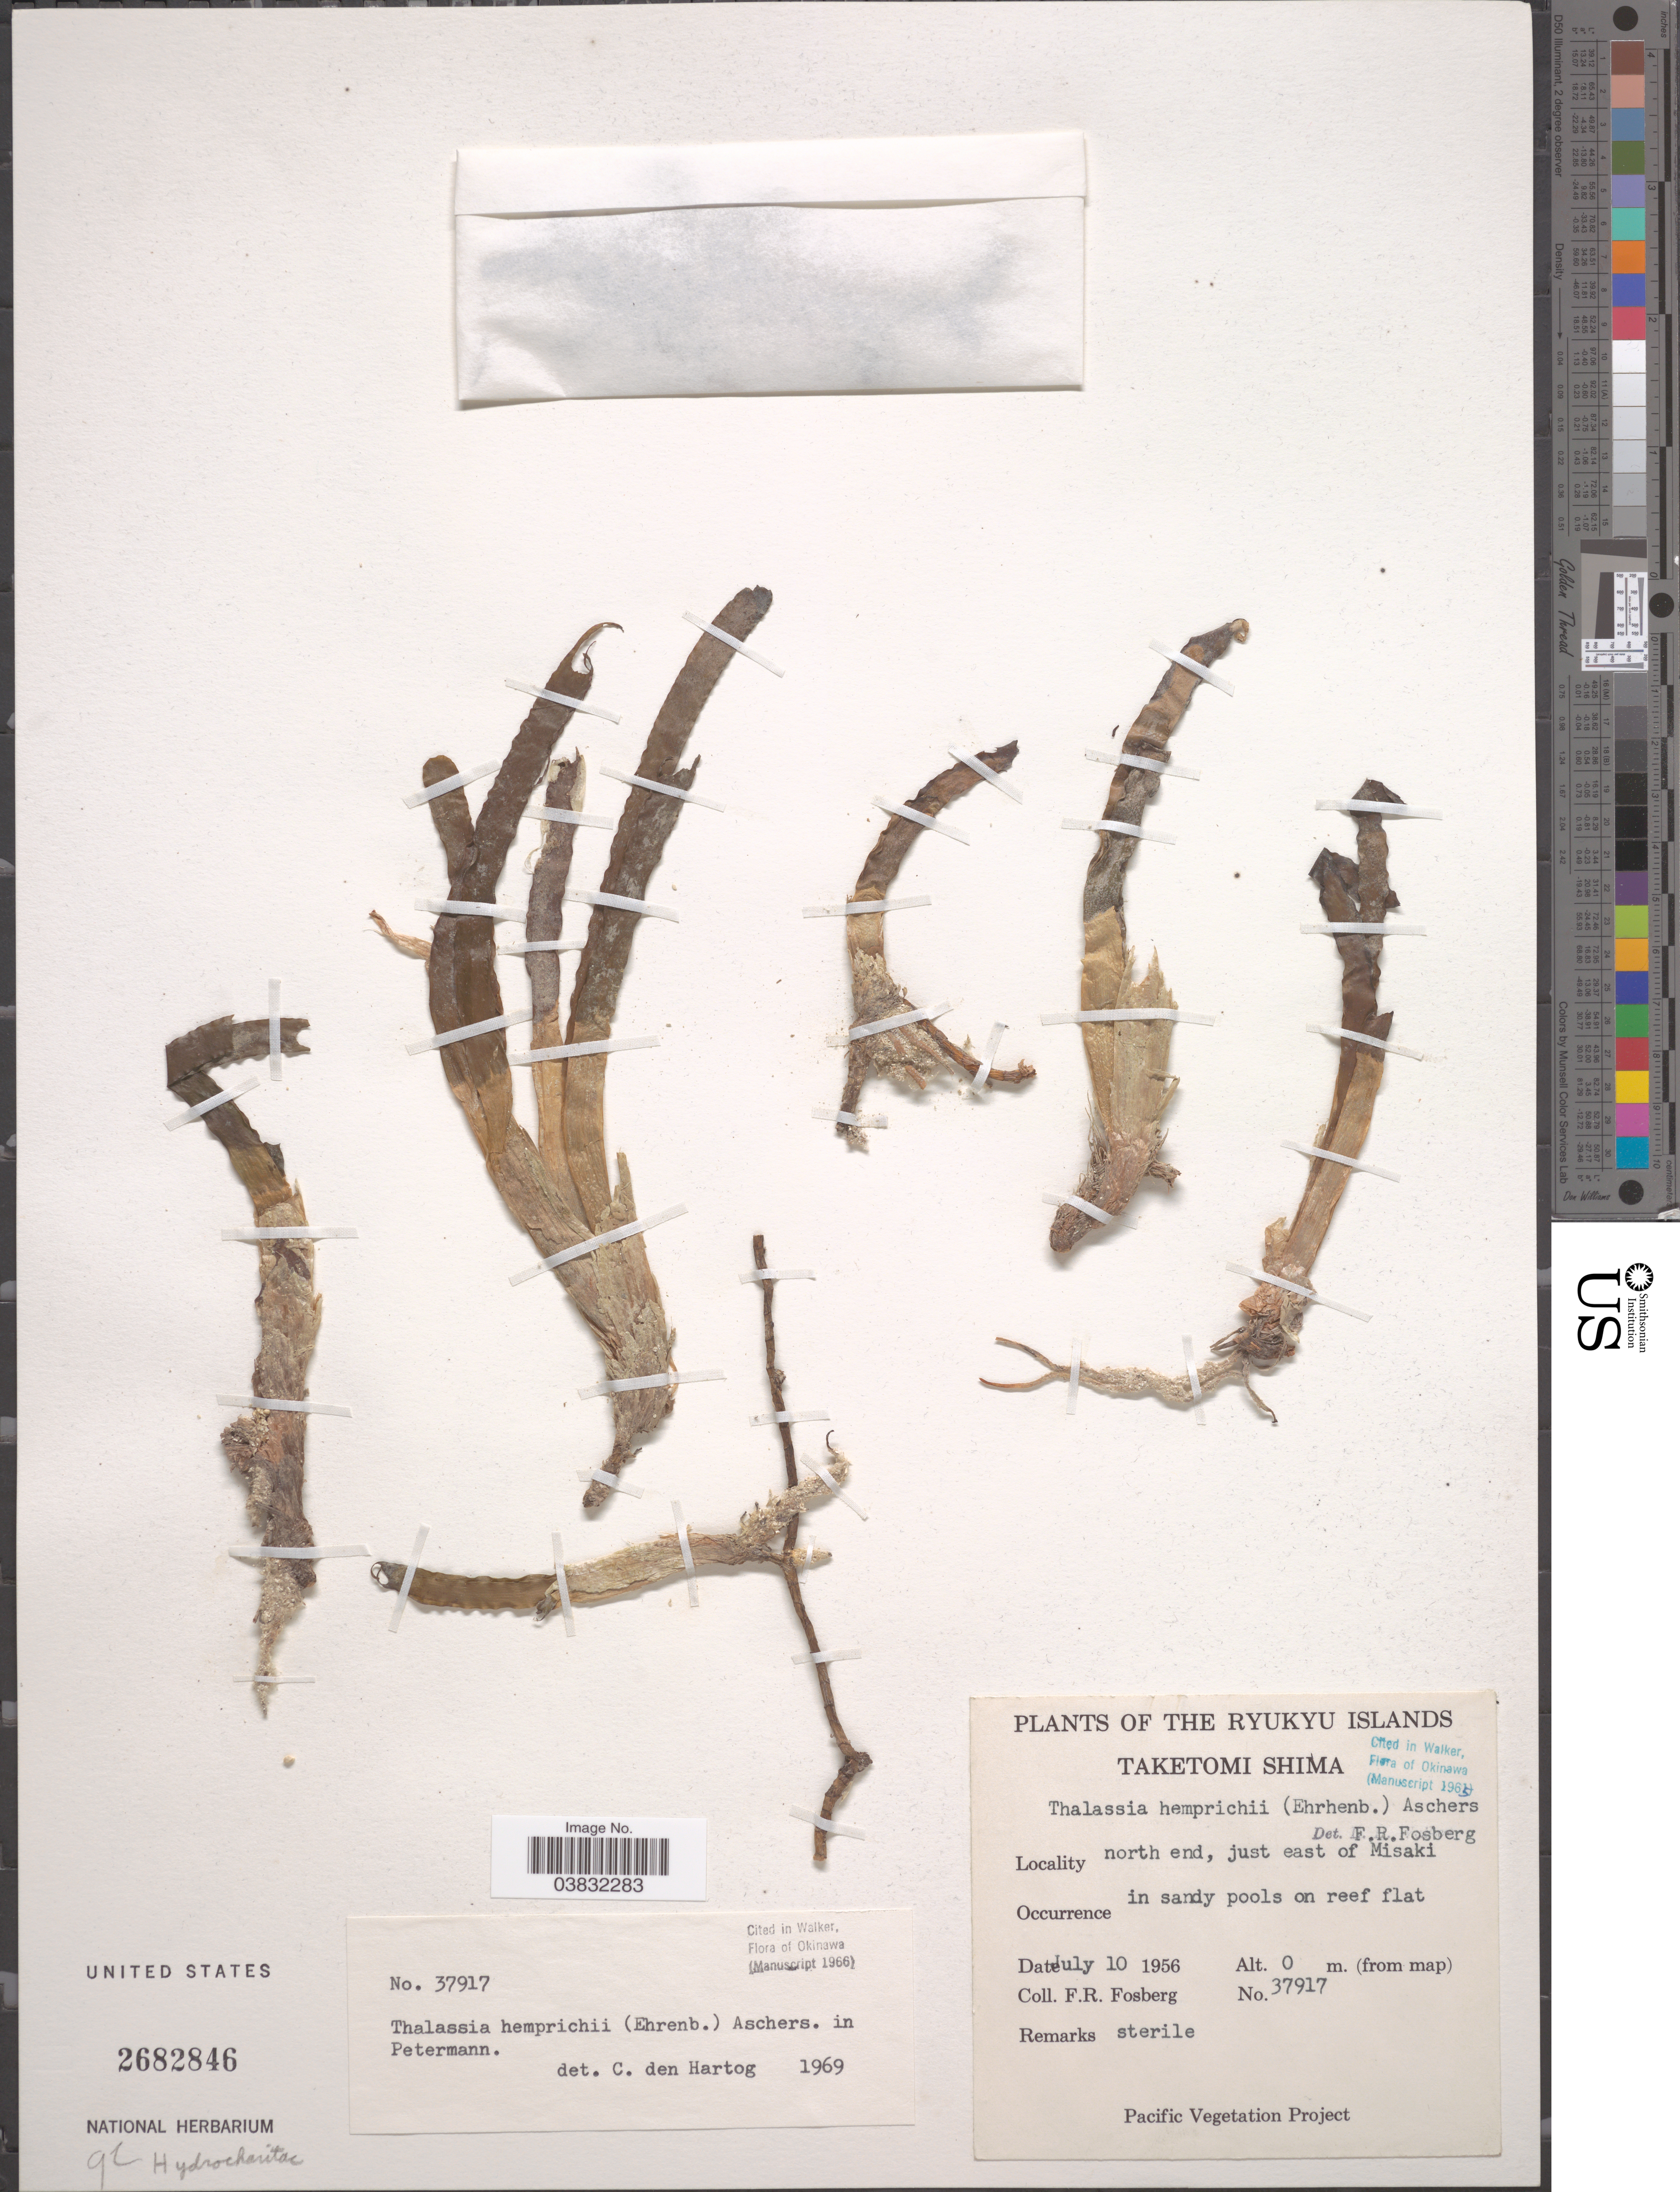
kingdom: Plantae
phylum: Tracheophyta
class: Liliopsida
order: Alismatales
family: Hydrocharitaceae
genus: Thalassia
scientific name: Thalassia hemprichii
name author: Asch.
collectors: F. R. Fosberg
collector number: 37917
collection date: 1956-07-10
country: Japan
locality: Ryukyu Islands. Taketomi Shima. North end, just east of Misaki.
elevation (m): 0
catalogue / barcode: US 2682846